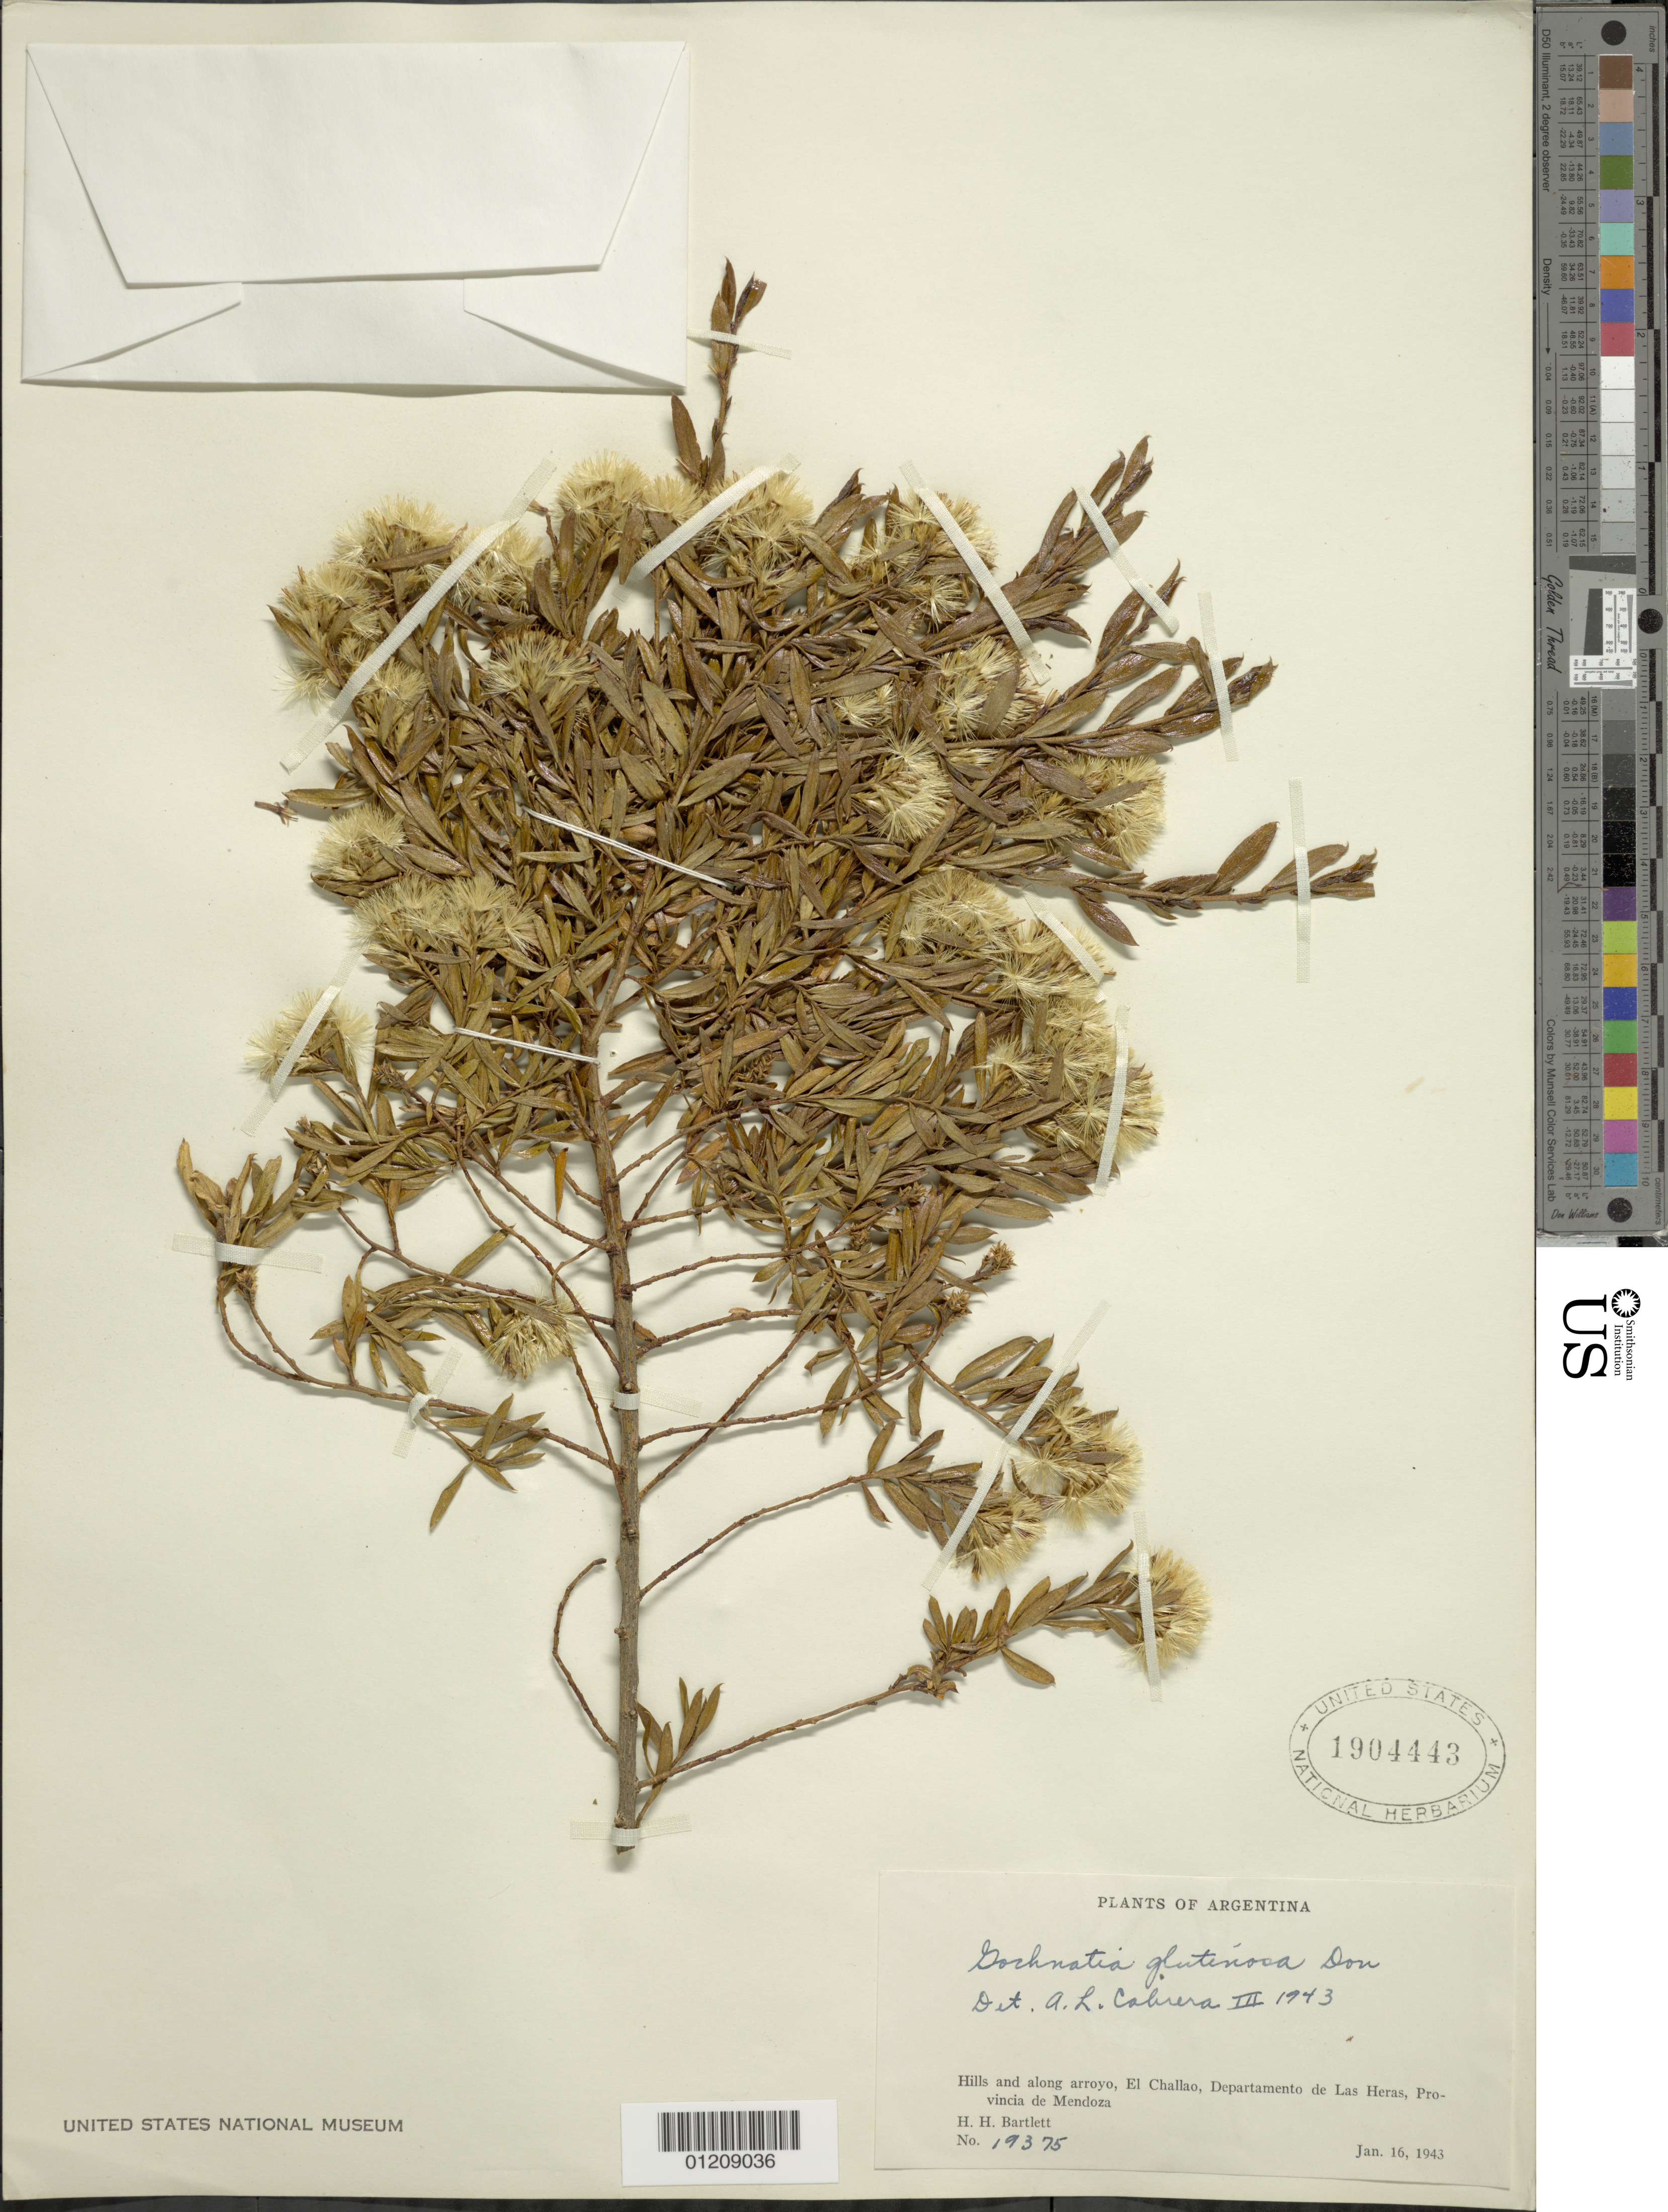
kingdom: Plantae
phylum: Tracheophyta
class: Magnoliopsida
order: Asterales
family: Asteraceae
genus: Pentaphorus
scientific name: Pentaphorus glutinosus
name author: D. Don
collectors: H. H. Bartlett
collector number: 19375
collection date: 1943-01-16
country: Argentina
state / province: Mendoza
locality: El Challao, dept de Las Heras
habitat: hills and along arroyo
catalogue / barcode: US 1904443